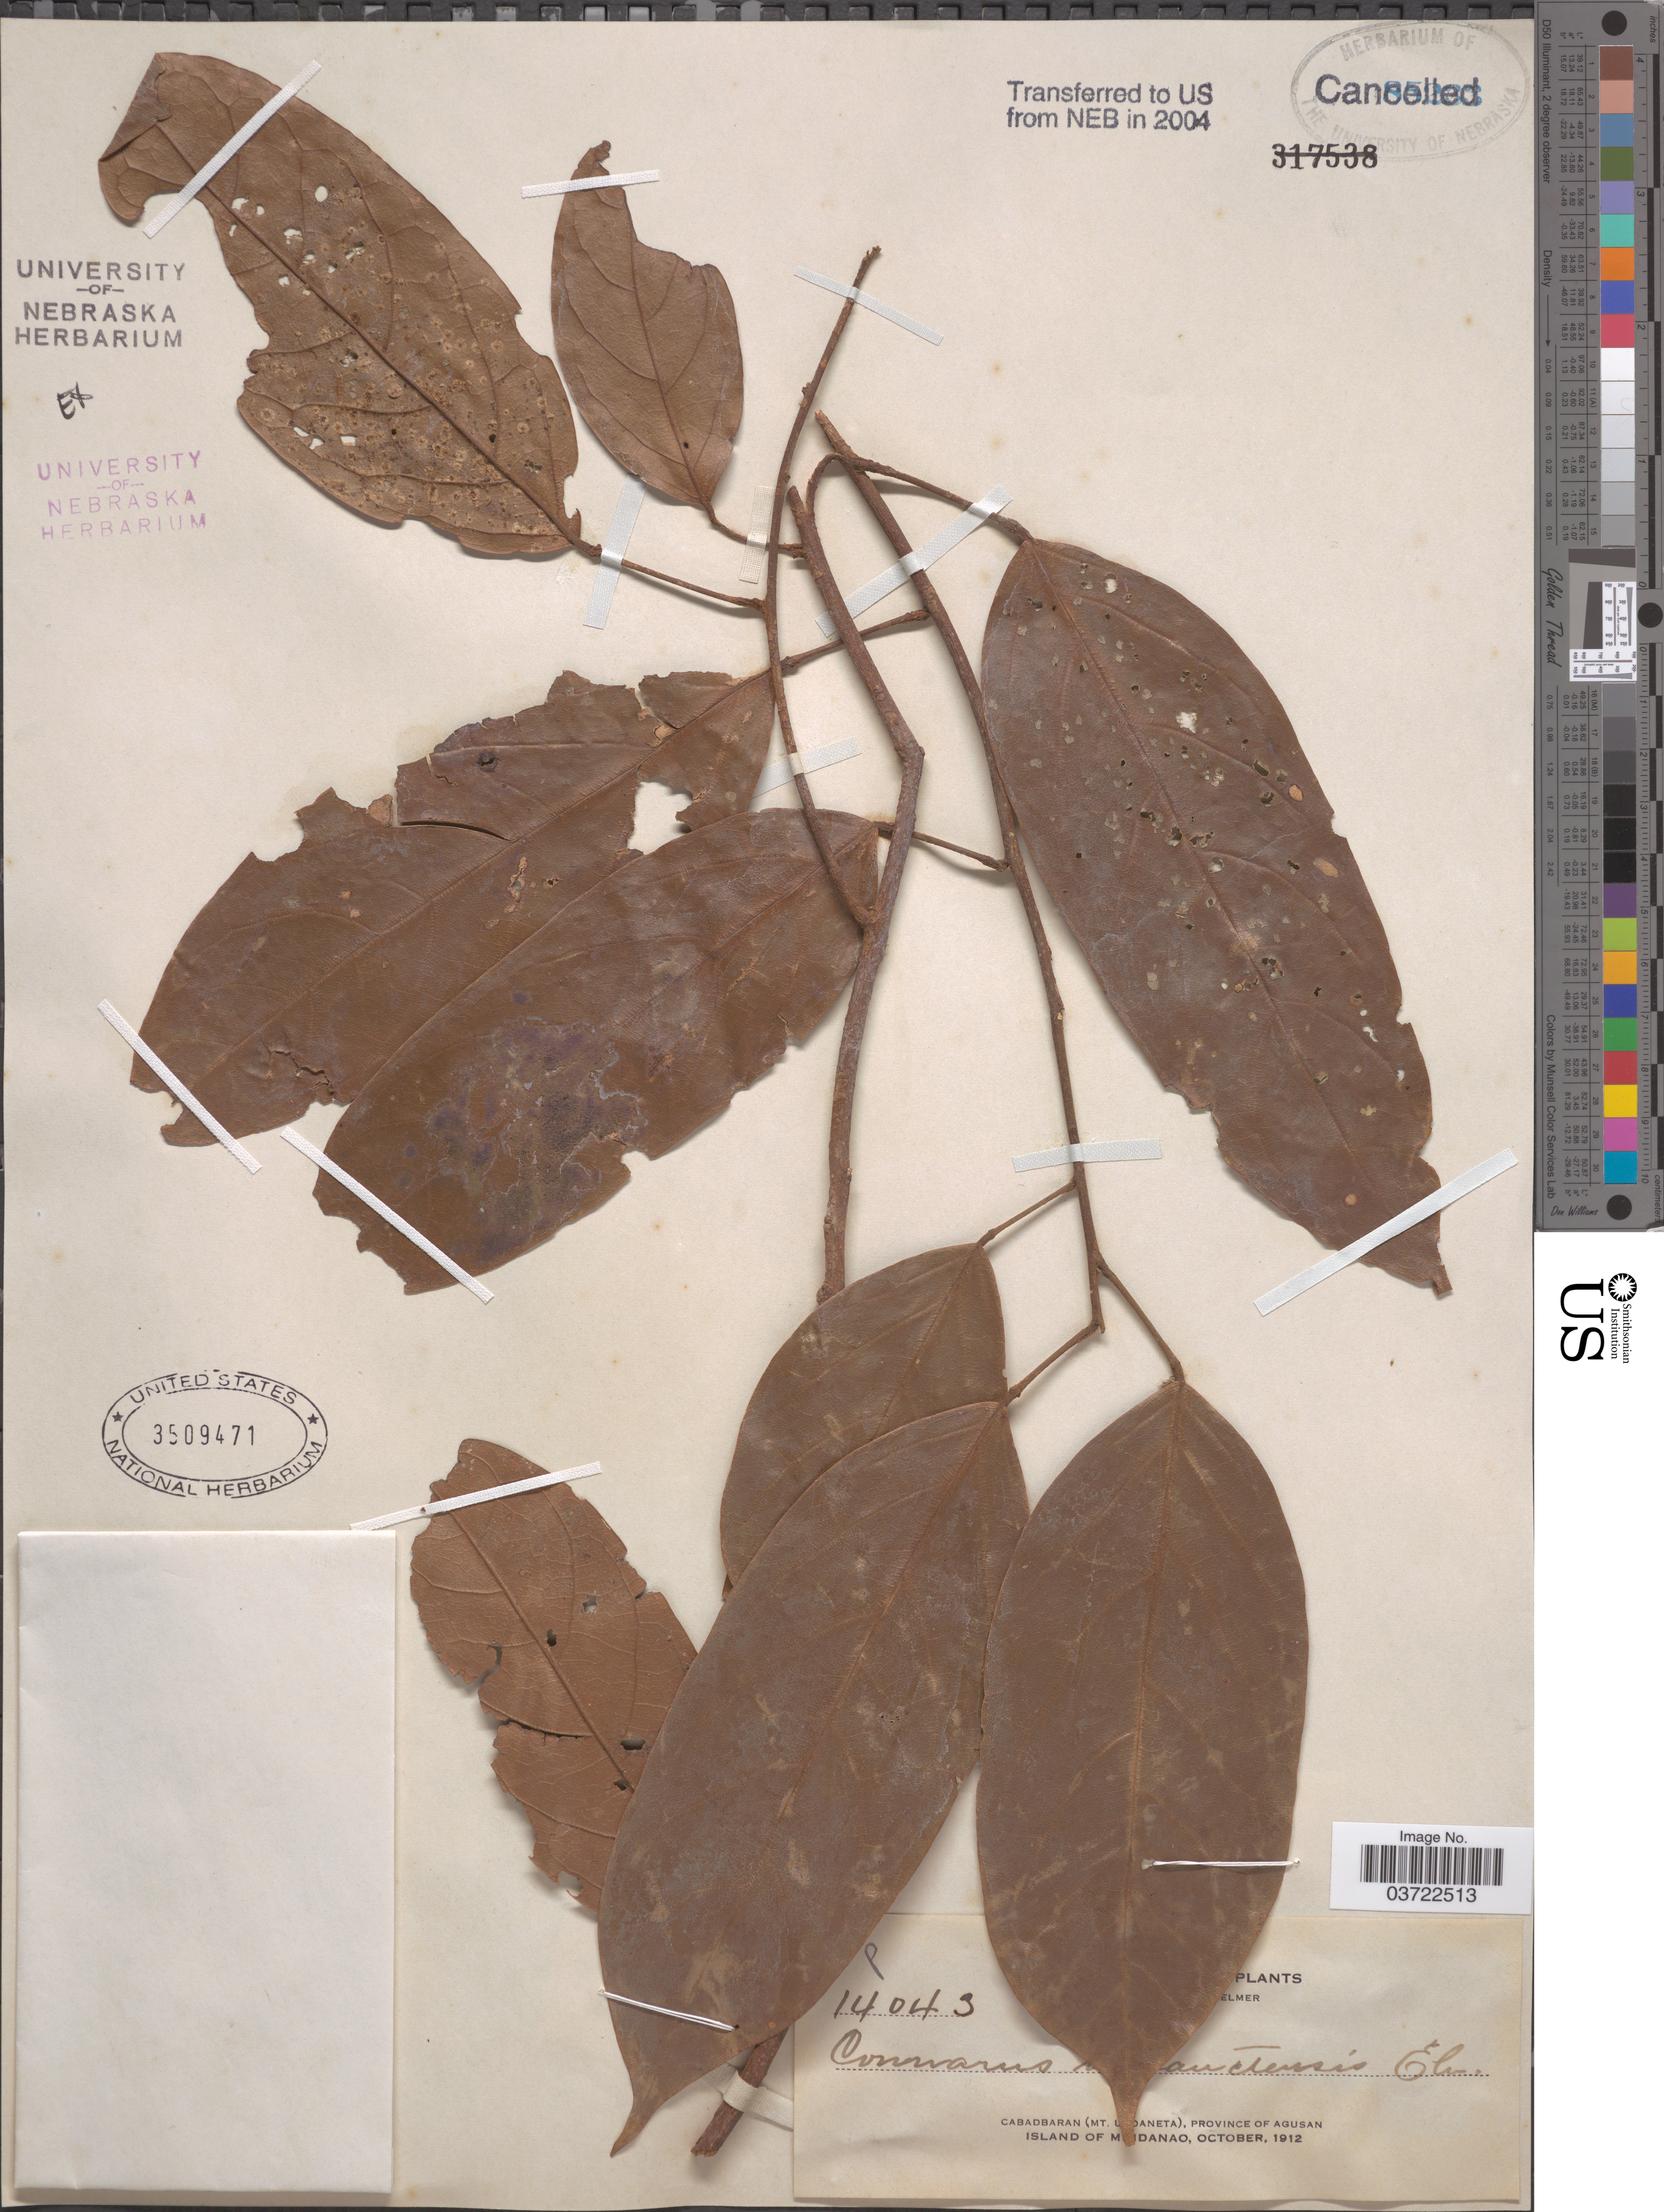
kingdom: Plantae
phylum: Tracheophyta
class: Magnoliopsida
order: Oxalidales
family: Connaraceae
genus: Connarus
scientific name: Connarus sp.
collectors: A. D. E. Elmer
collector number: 14043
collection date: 1912-10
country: Philippines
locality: Cabadbaran (Mt. U [illegible text]daneta), Province of Agusan, Island of M [illegible text]danao.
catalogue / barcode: US 3509471